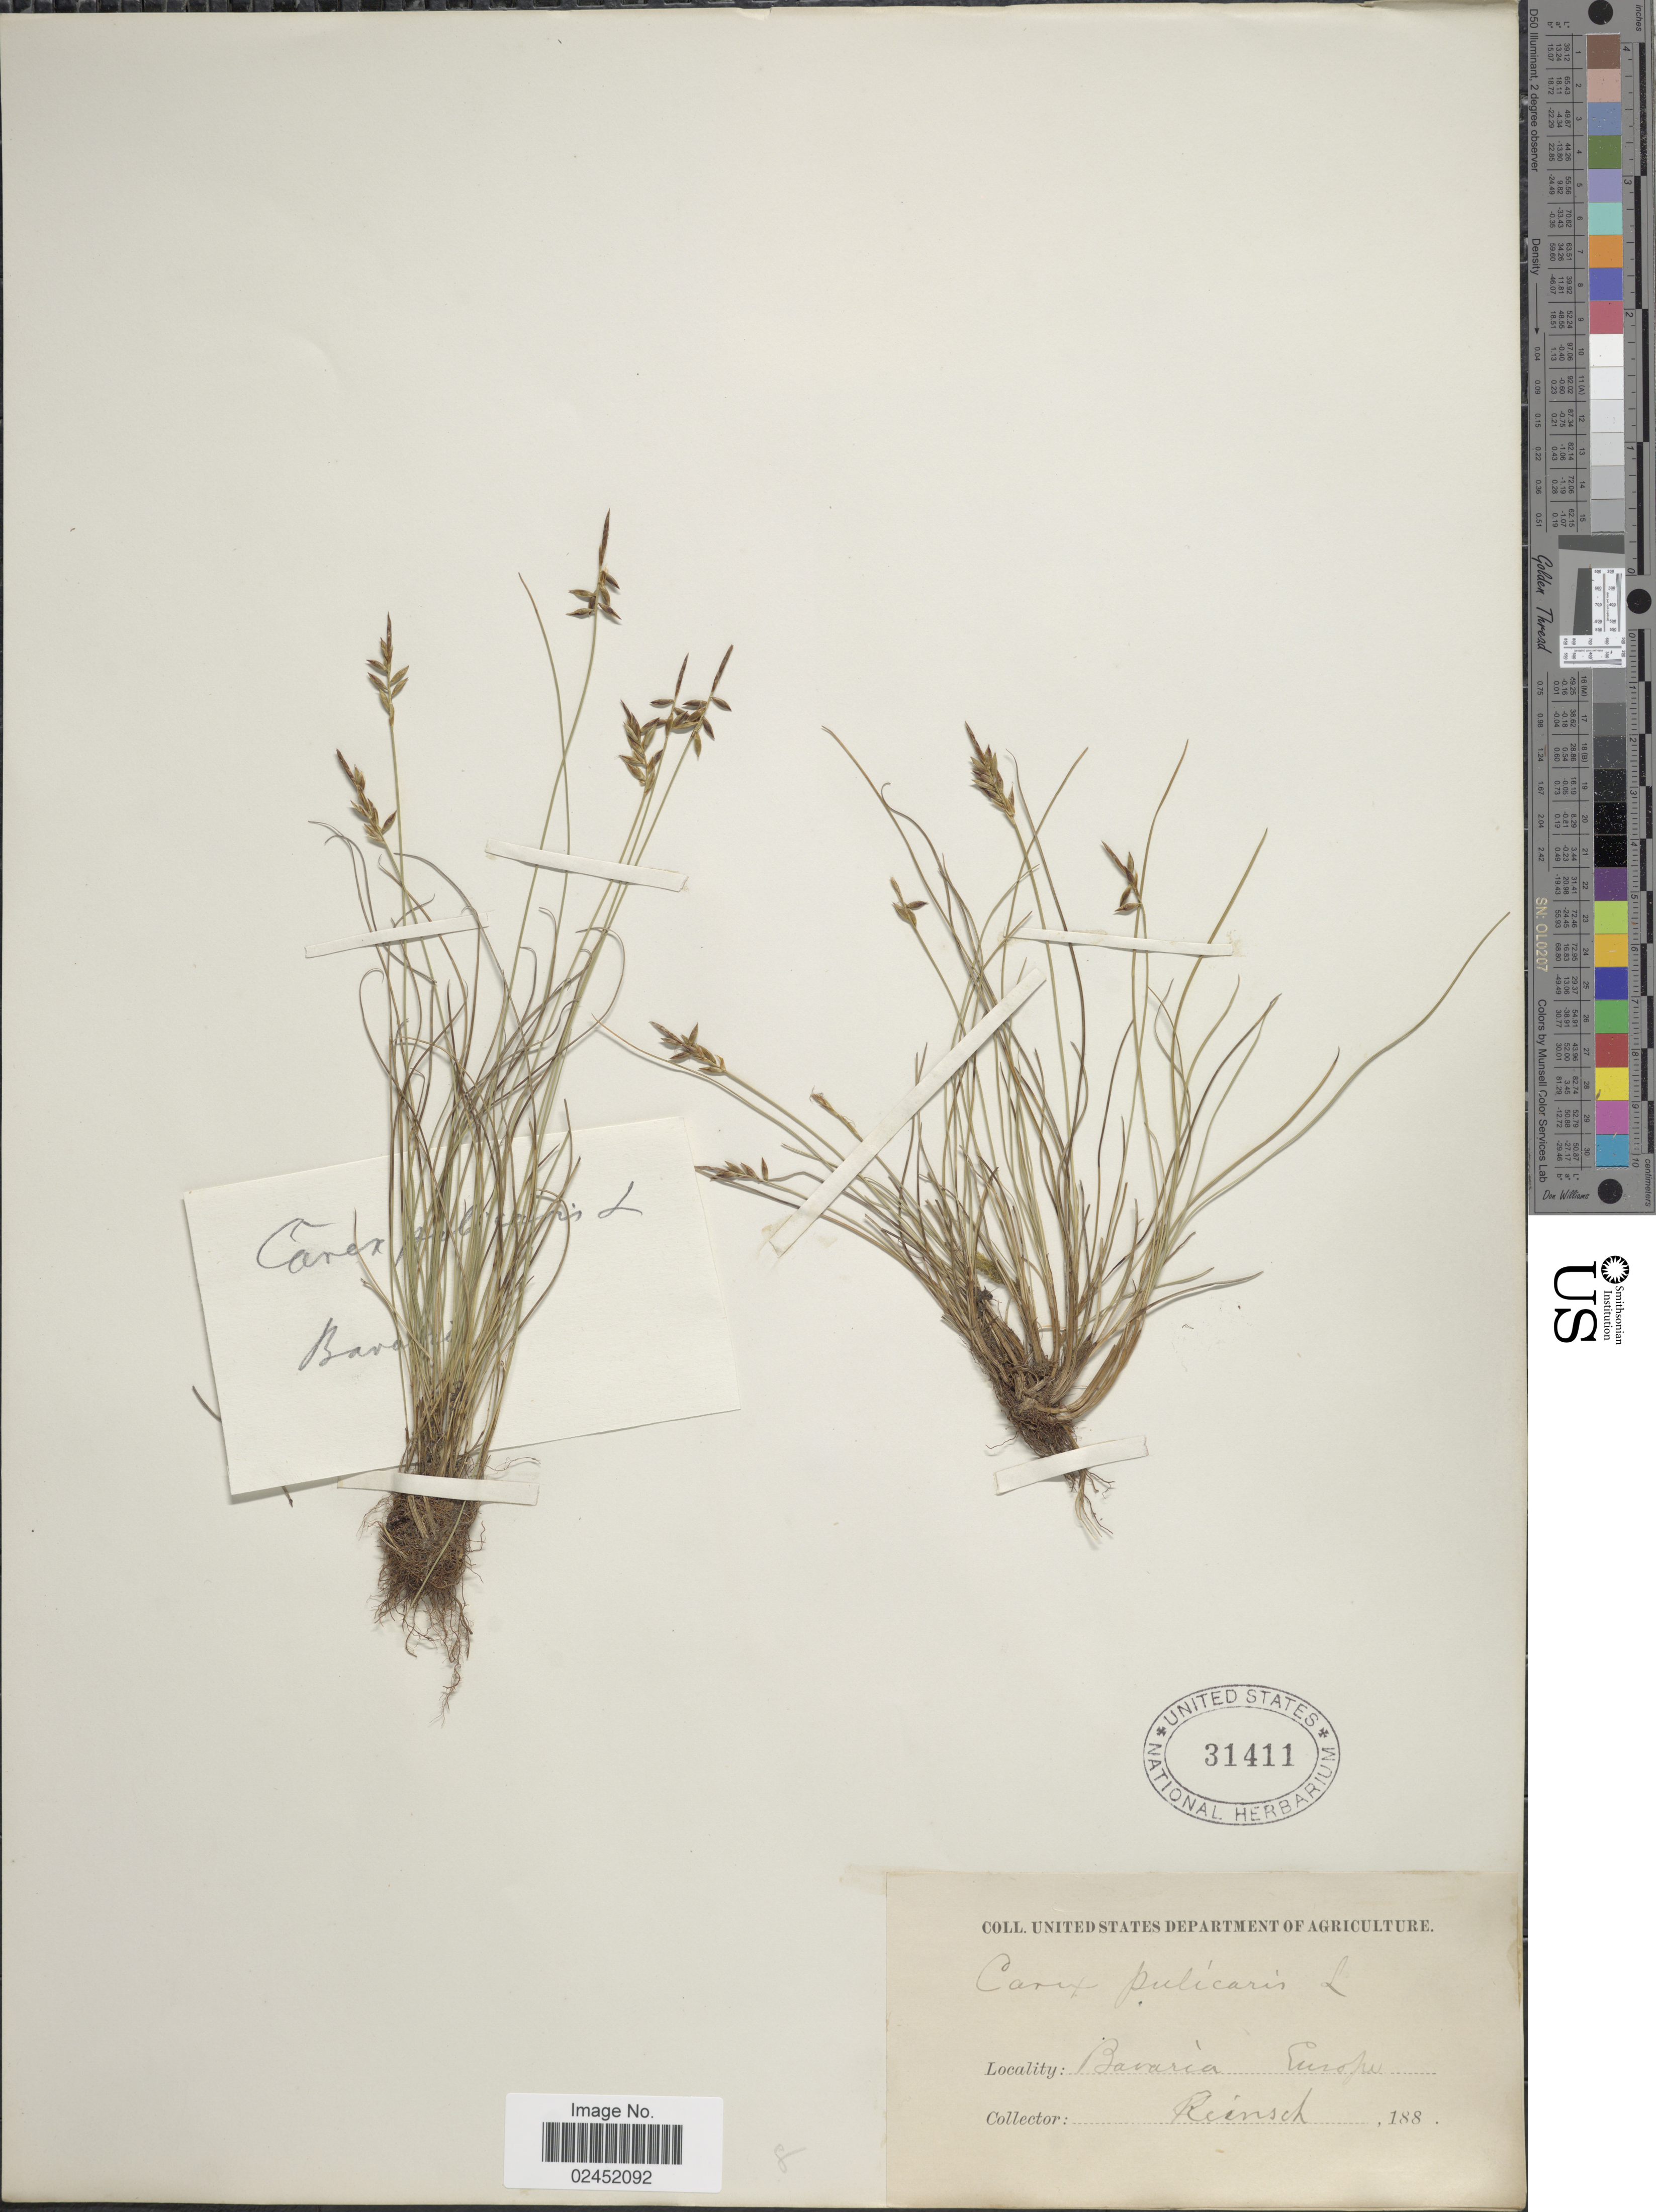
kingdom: Plantae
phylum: Tracheophyta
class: Liliopsida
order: Poales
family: Cyperaceae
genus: Carex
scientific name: Carex pulicaris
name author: L.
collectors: Reinsch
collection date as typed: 188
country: Germany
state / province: Bayern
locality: Bavaria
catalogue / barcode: US 31411